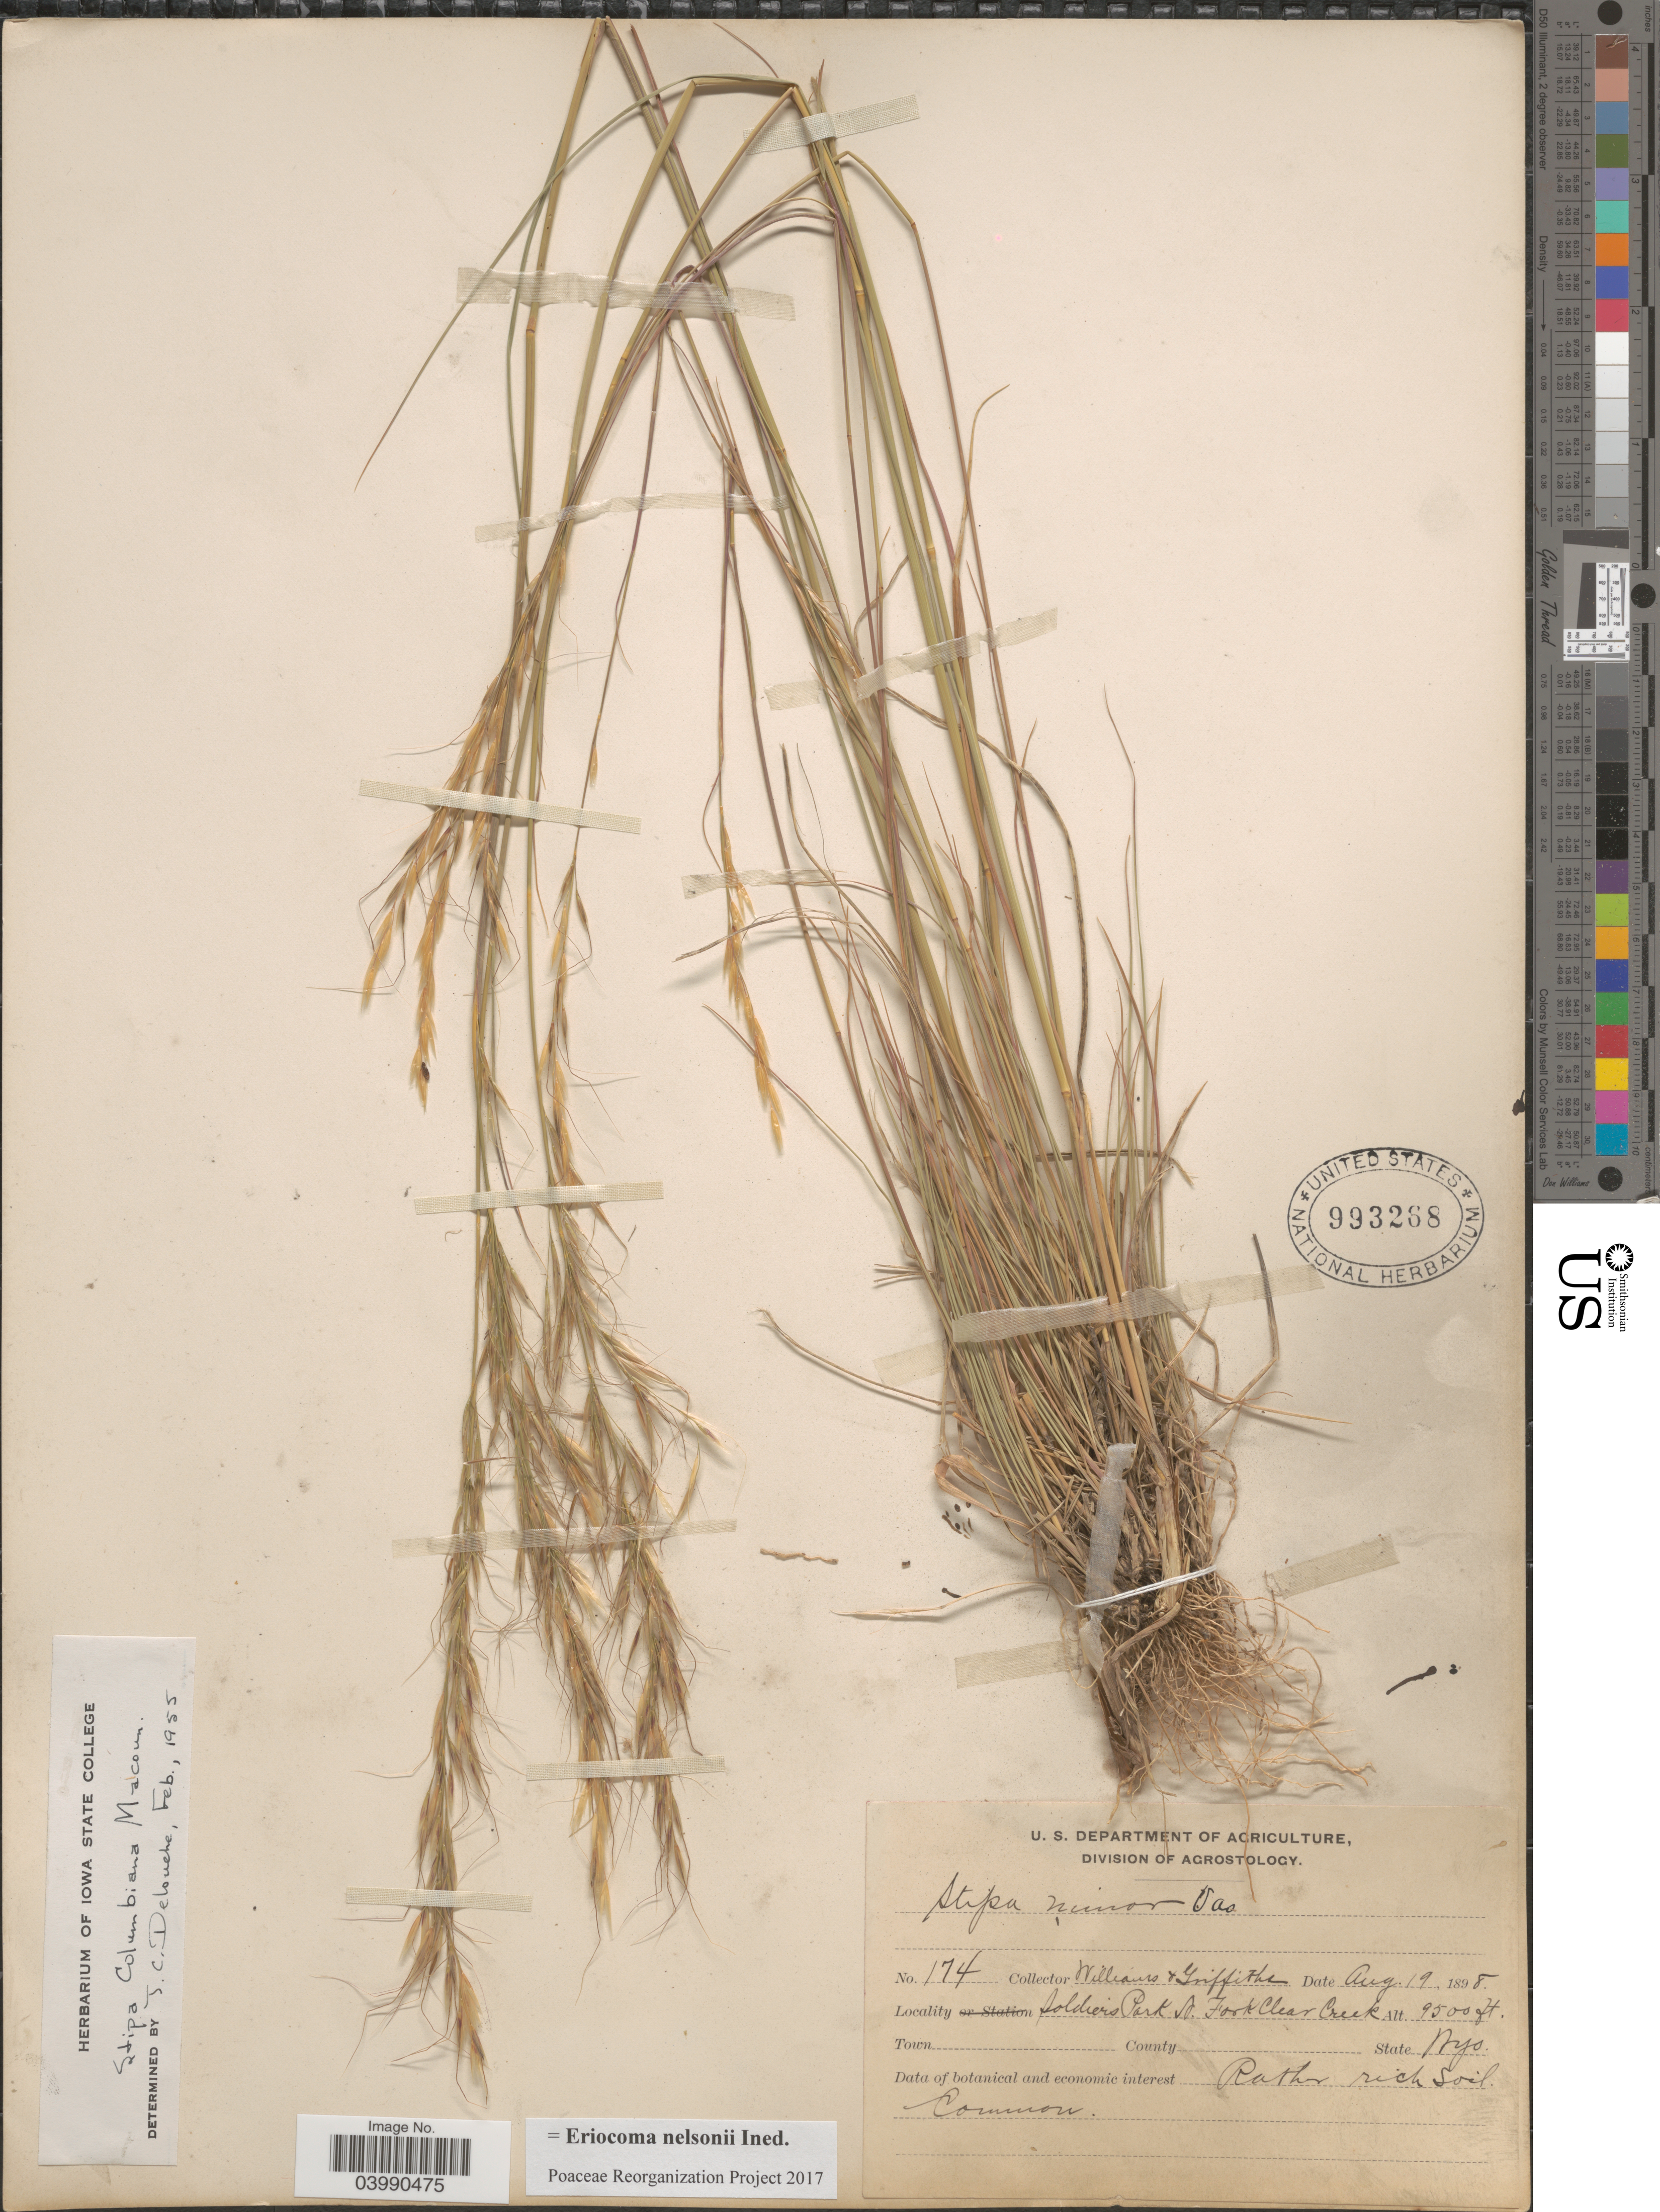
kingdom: Plantae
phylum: Tracheophyta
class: Liliopsida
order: Poales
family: Poaceae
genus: Eriocoma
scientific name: Eriocoma nelsonii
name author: (Scribn.) Romasch.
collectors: -- Williams & -- Griffiths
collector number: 174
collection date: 1898-08-19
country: United States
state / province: Wyoming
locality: Soldier Park So. Fork Clear Creek.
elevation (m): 2896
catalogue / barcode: US 993268